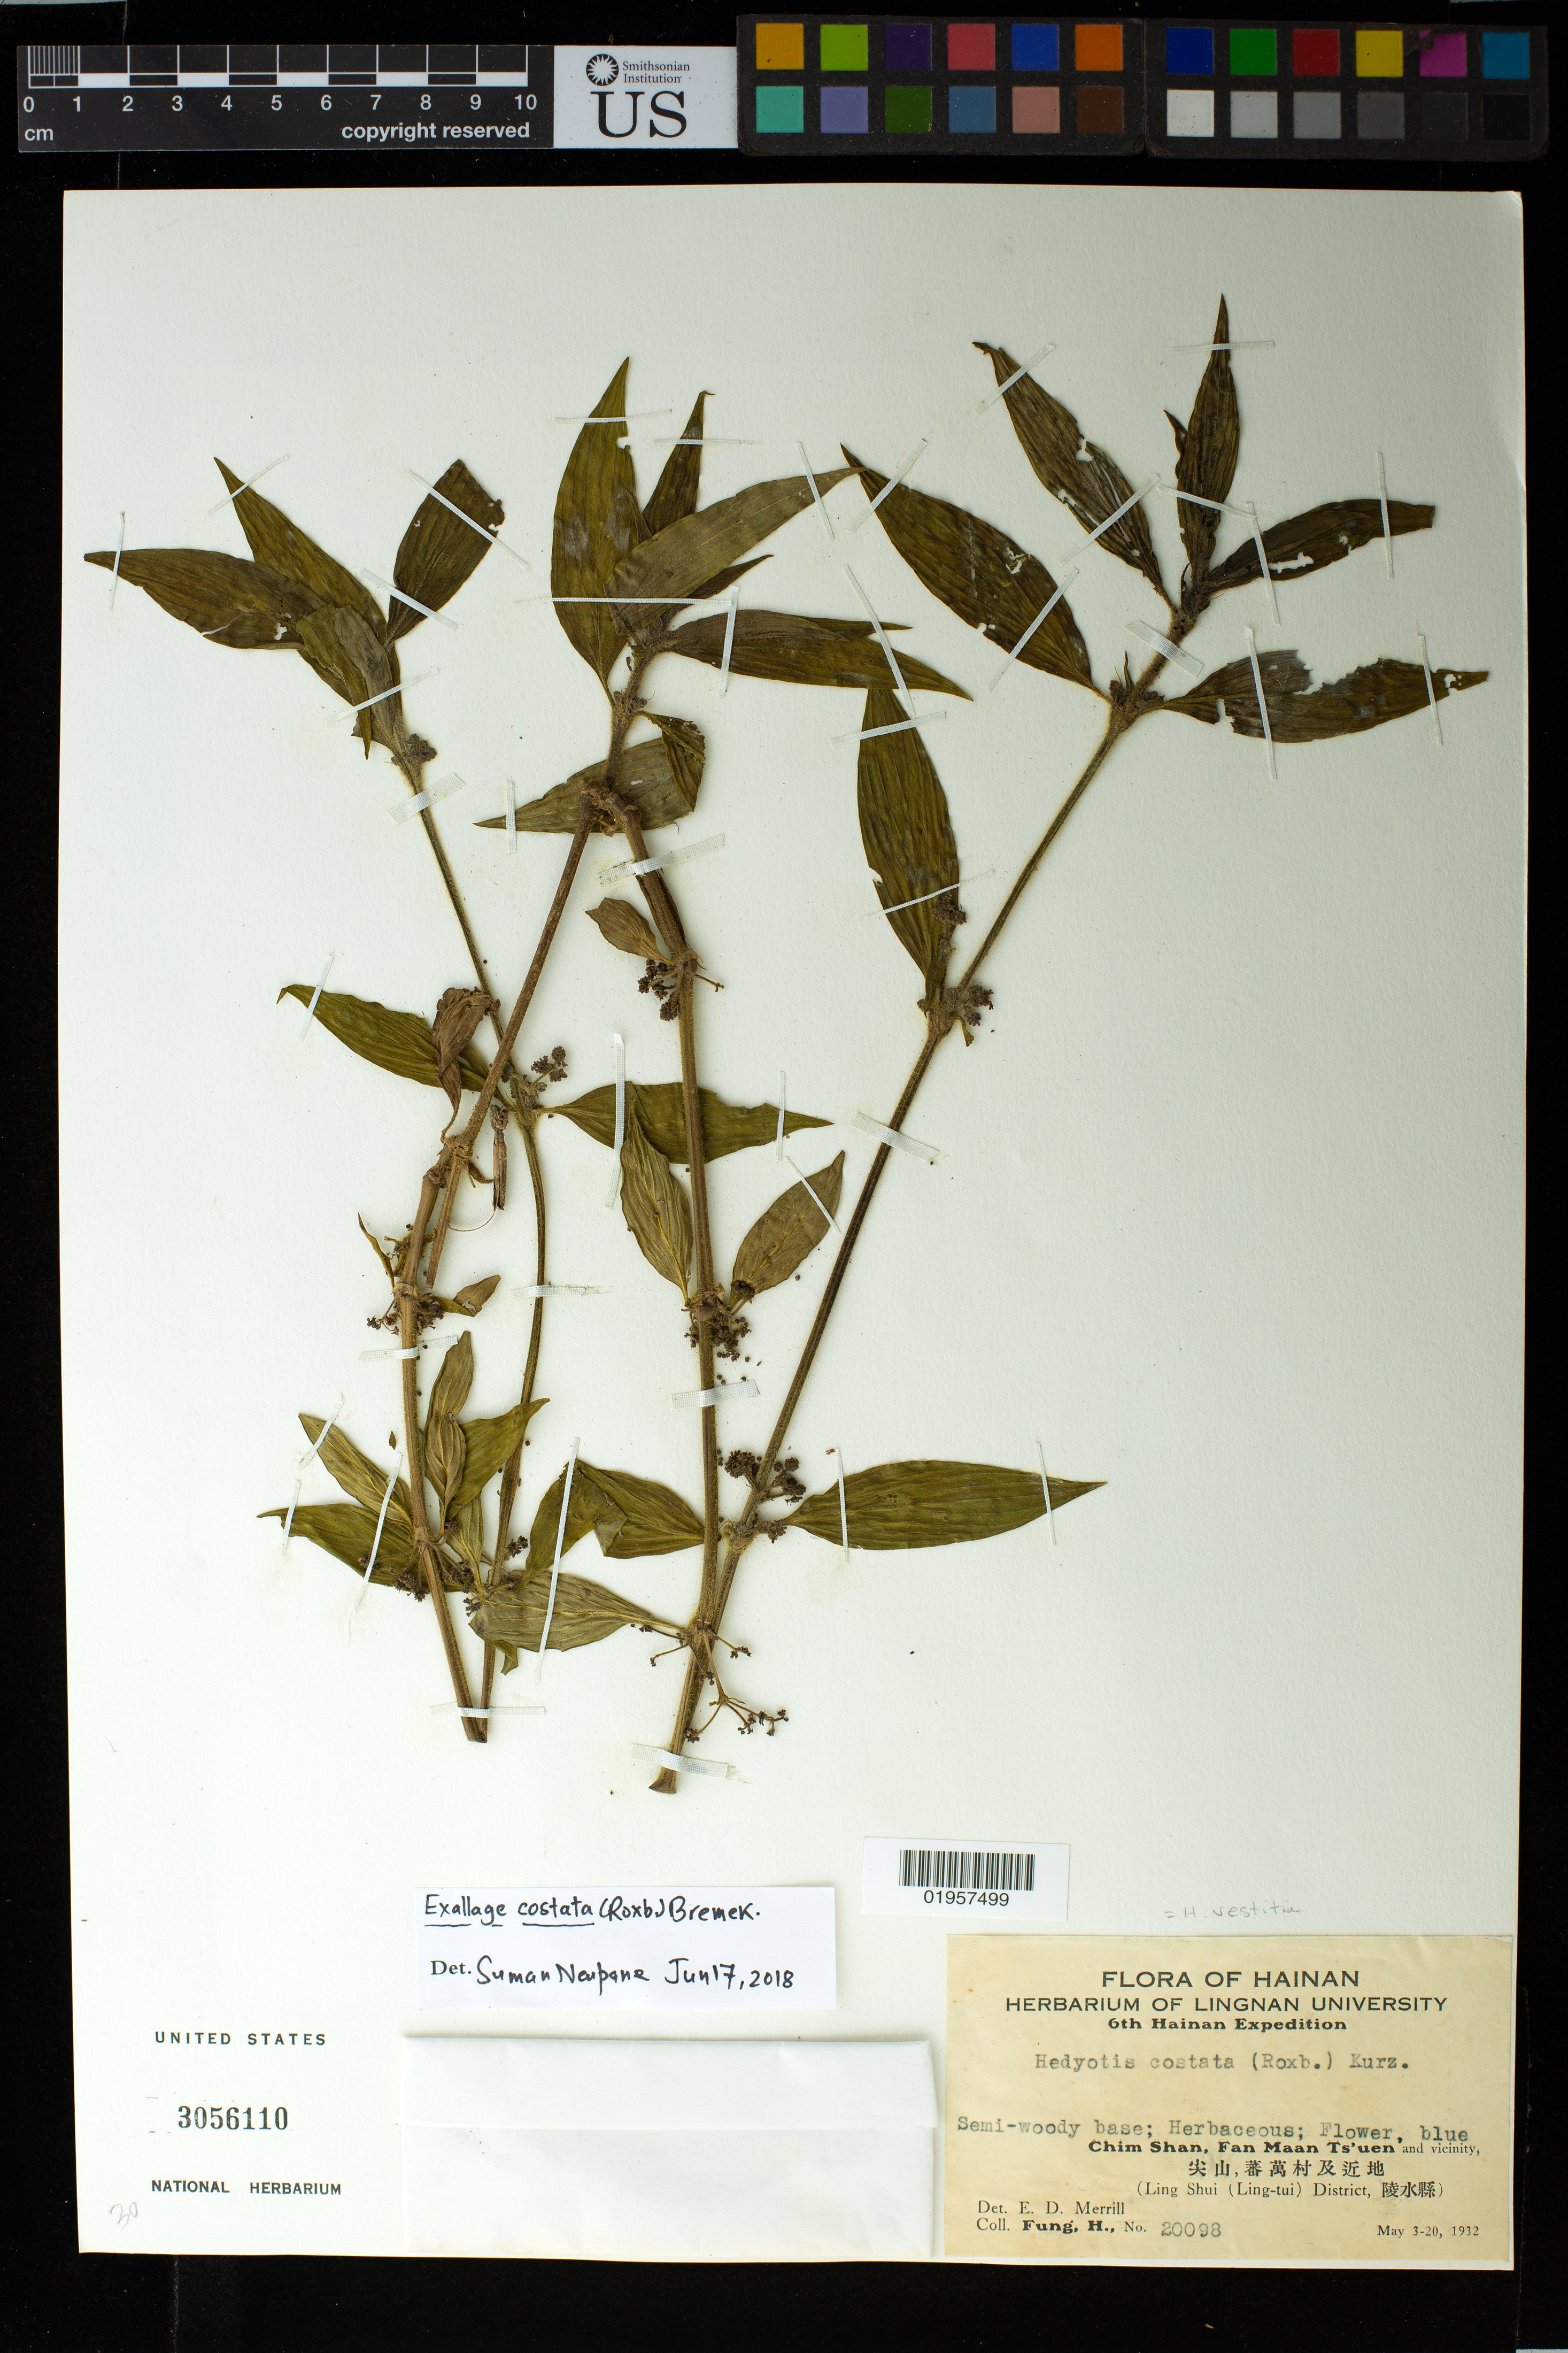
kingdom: Plantae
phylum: Tracheophyta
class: Magnoliopsida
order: Gentianales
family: Rubiaceae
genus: Exallage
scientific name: Exallage costata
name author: (Roxb.) Bremek.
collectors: H. Fung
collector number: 20098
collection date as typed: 3-20 May 1932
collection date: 1932-05-03/1932-05-20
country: China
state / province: Hainan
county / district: Ling Shui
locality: Chim Shan, Fan Maan Ts'uen and vicinity.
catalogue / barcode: US 3056110